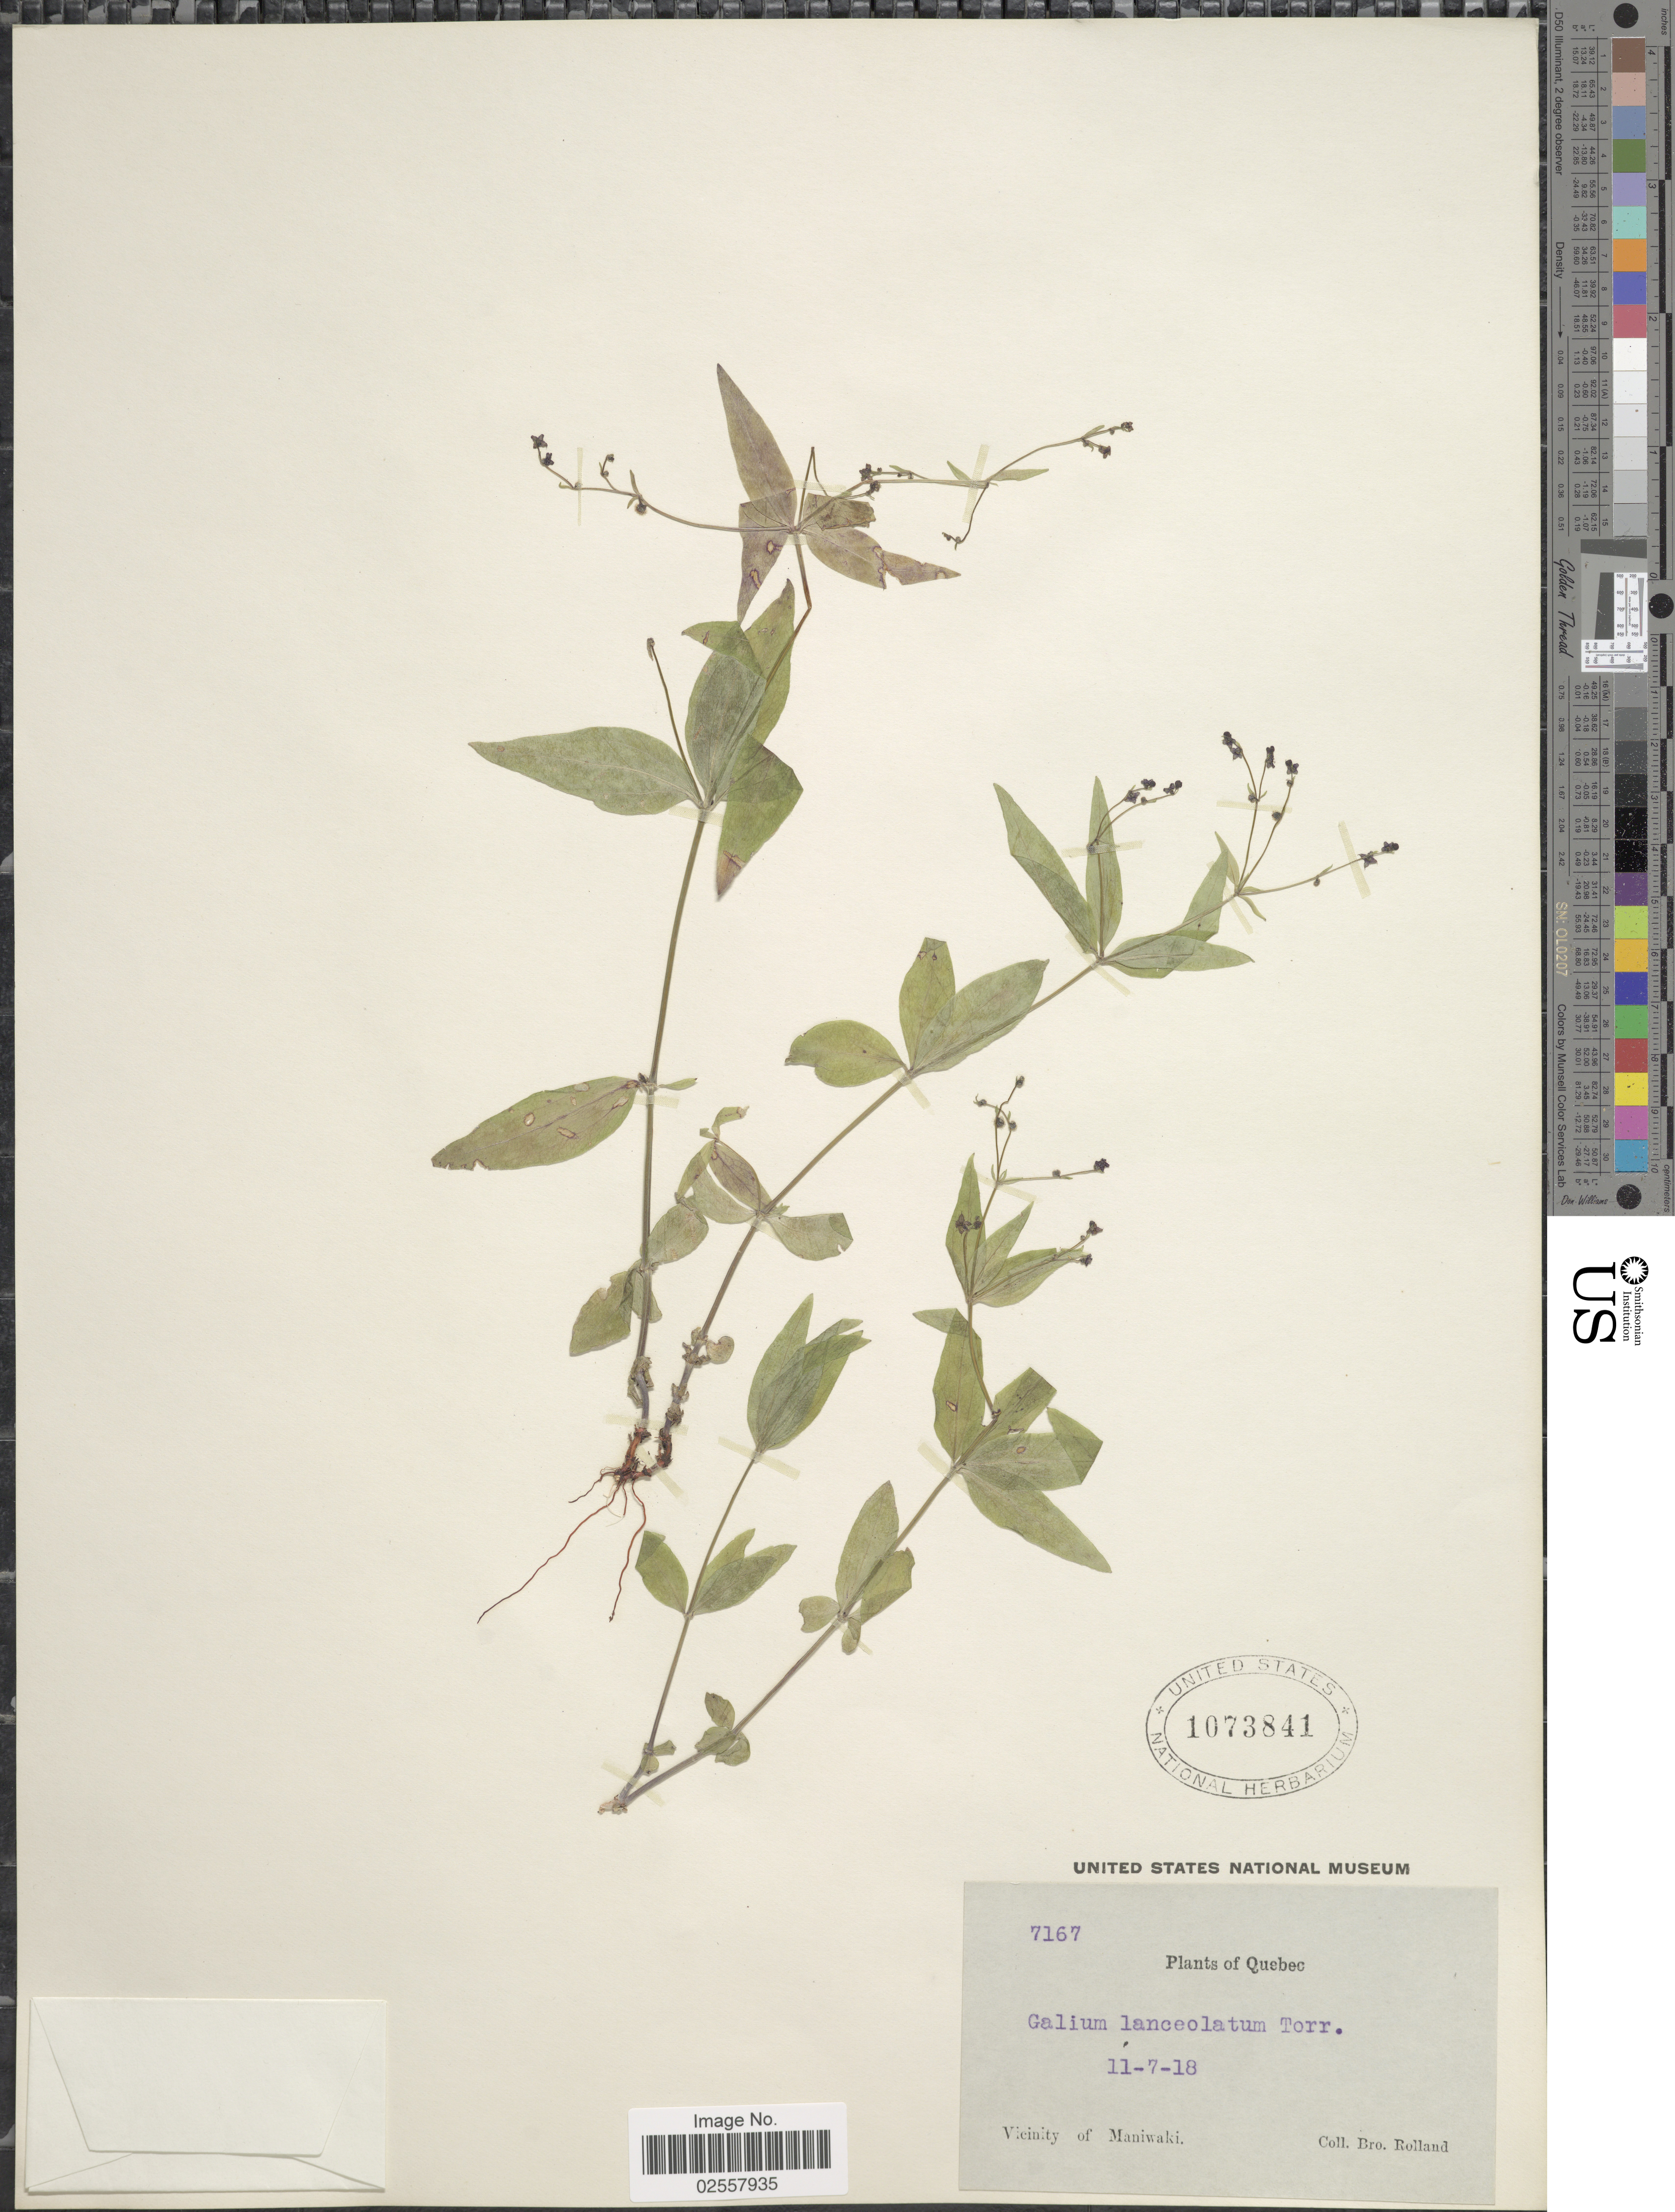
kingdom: Plantae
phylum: Tracheophyta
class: Magnoliopsida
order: Gentianales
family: Rubiaceae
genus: Galium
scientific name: Galium lanceolatum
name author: (Torr. & A. Gray) Torr.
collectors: B. Rolland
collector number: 7167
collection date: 1918-07-11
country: Canada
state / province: Quebec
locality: Vicinity of Maniwaki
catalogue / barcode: US 1073841